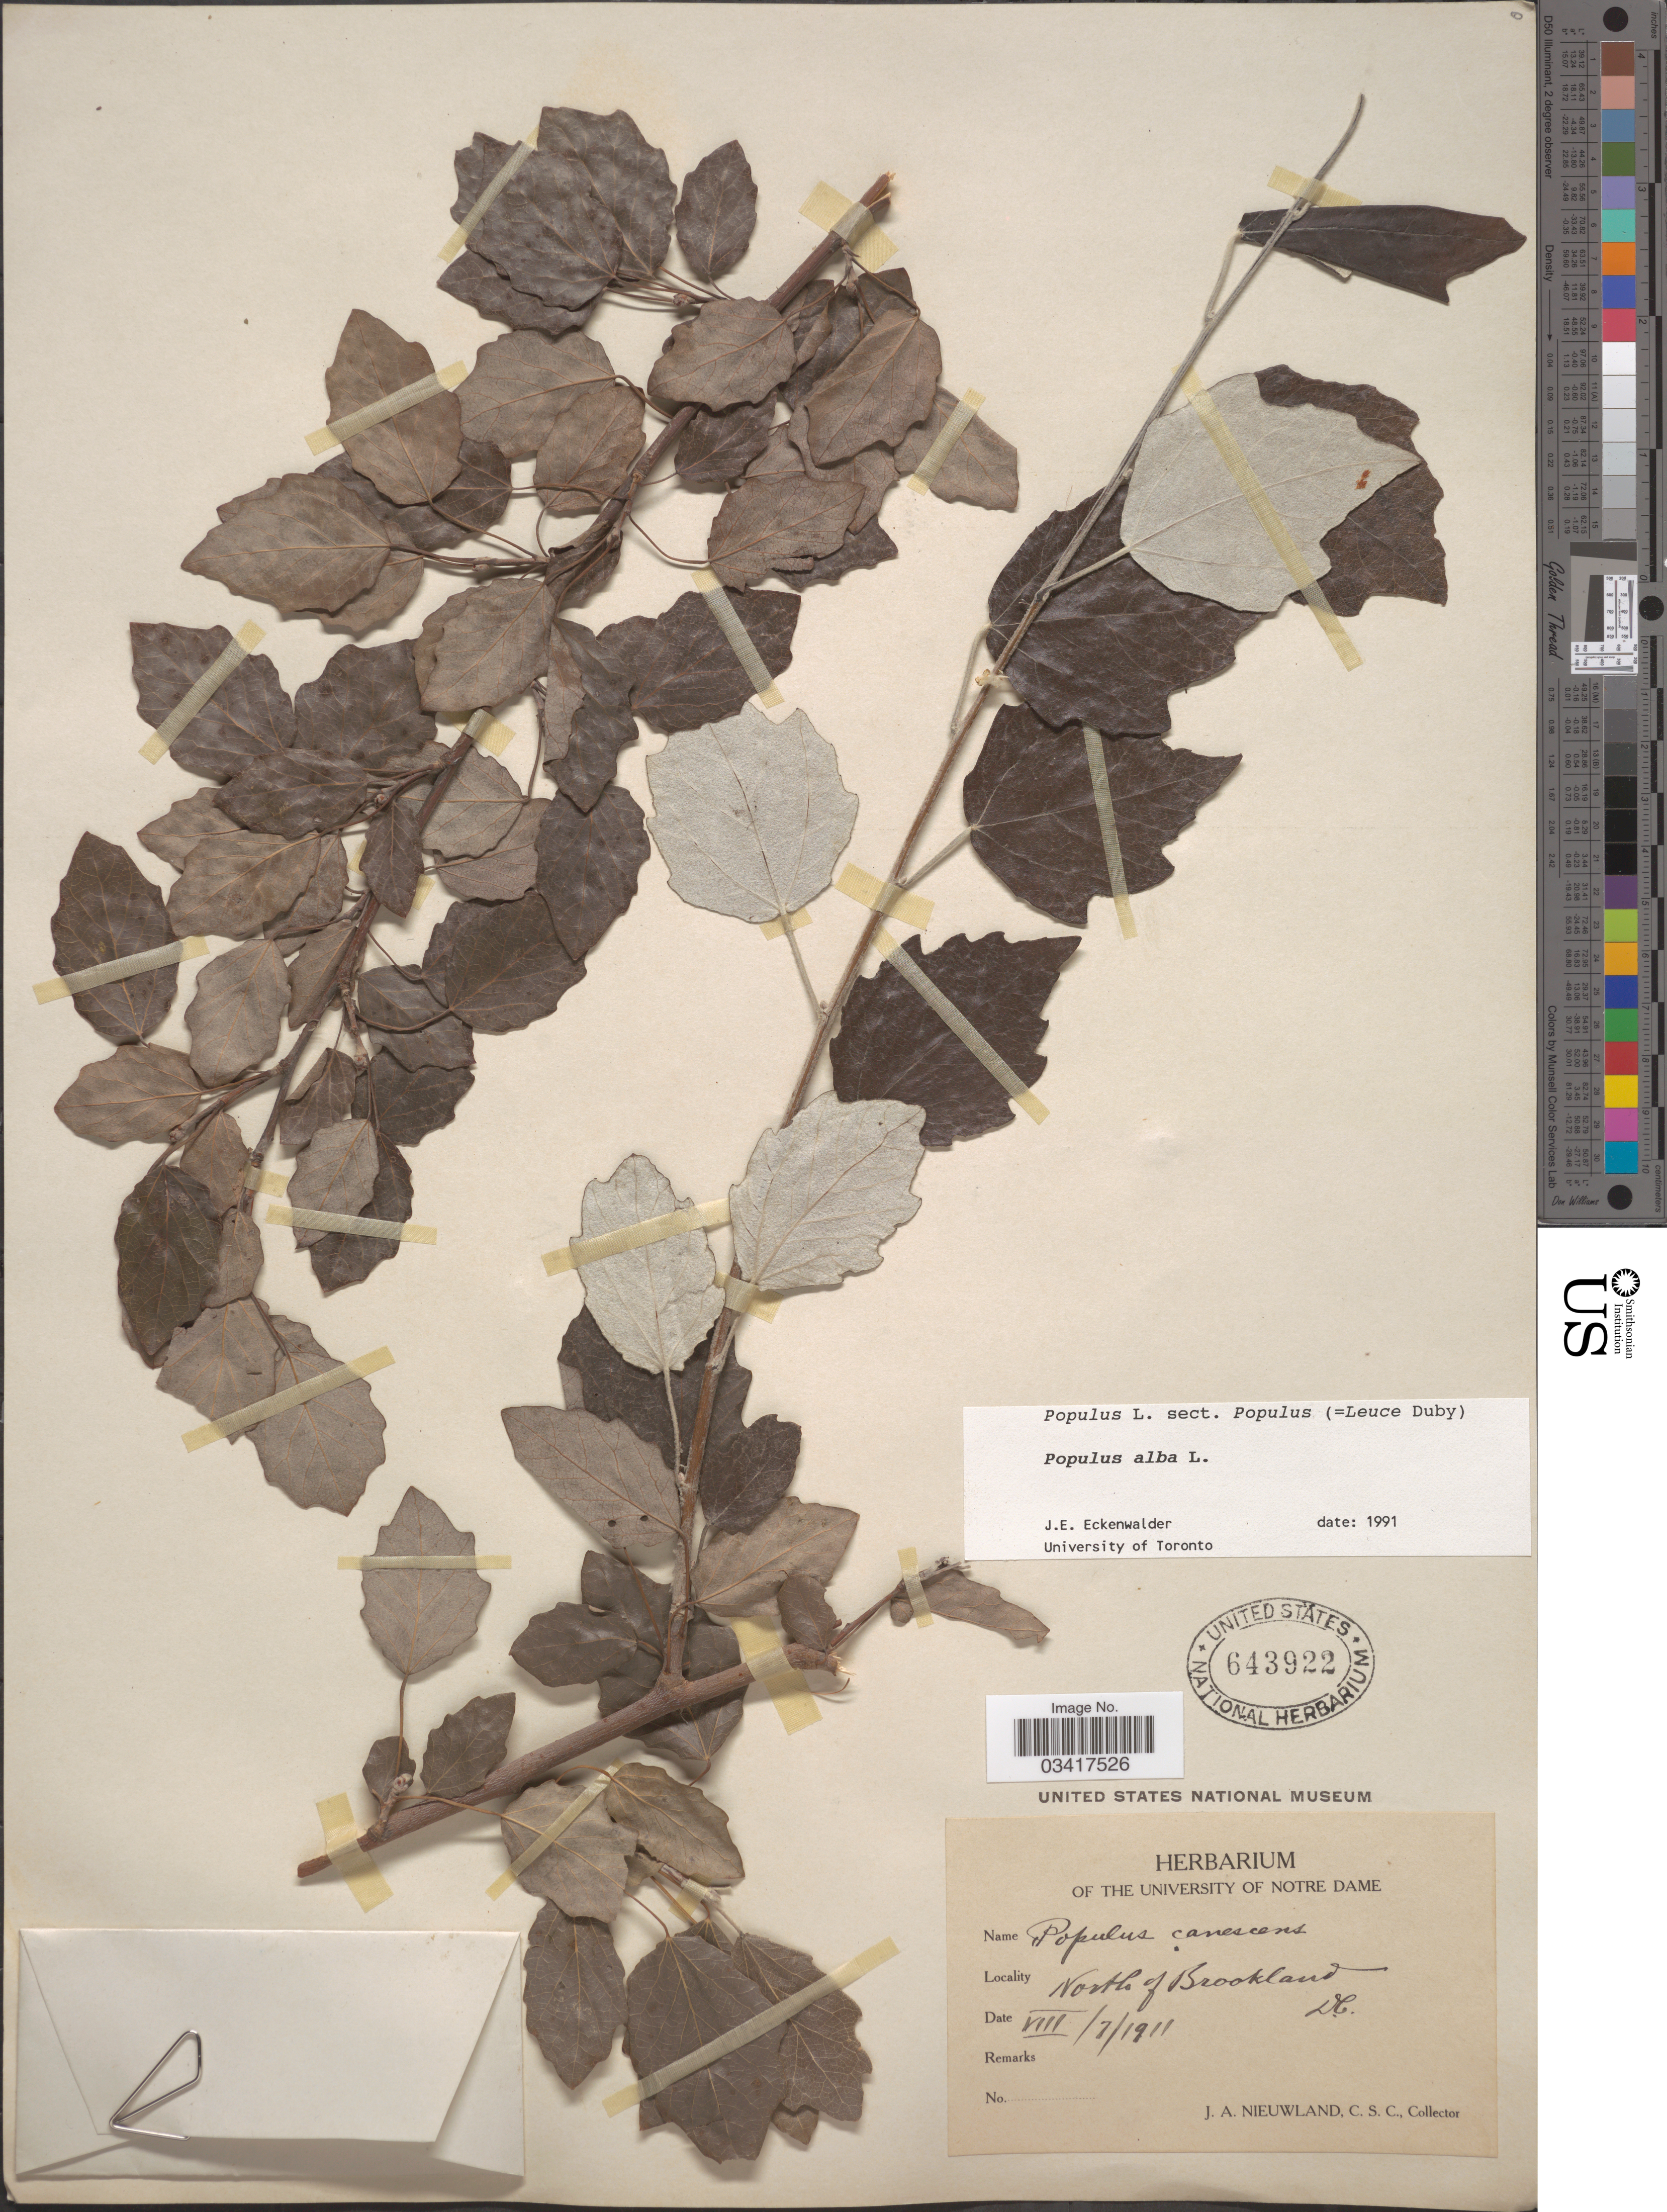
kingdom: Plantae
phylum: Tracheophyta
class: Magnoliopsida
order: Malpighiales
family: Salicaceae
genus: Populus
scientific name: Populus alba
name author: L.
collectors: J. A. Nieuwland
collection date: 1911-08-07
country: United States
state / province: District of Columbia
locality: North of Brookland.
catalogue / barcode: US 643922